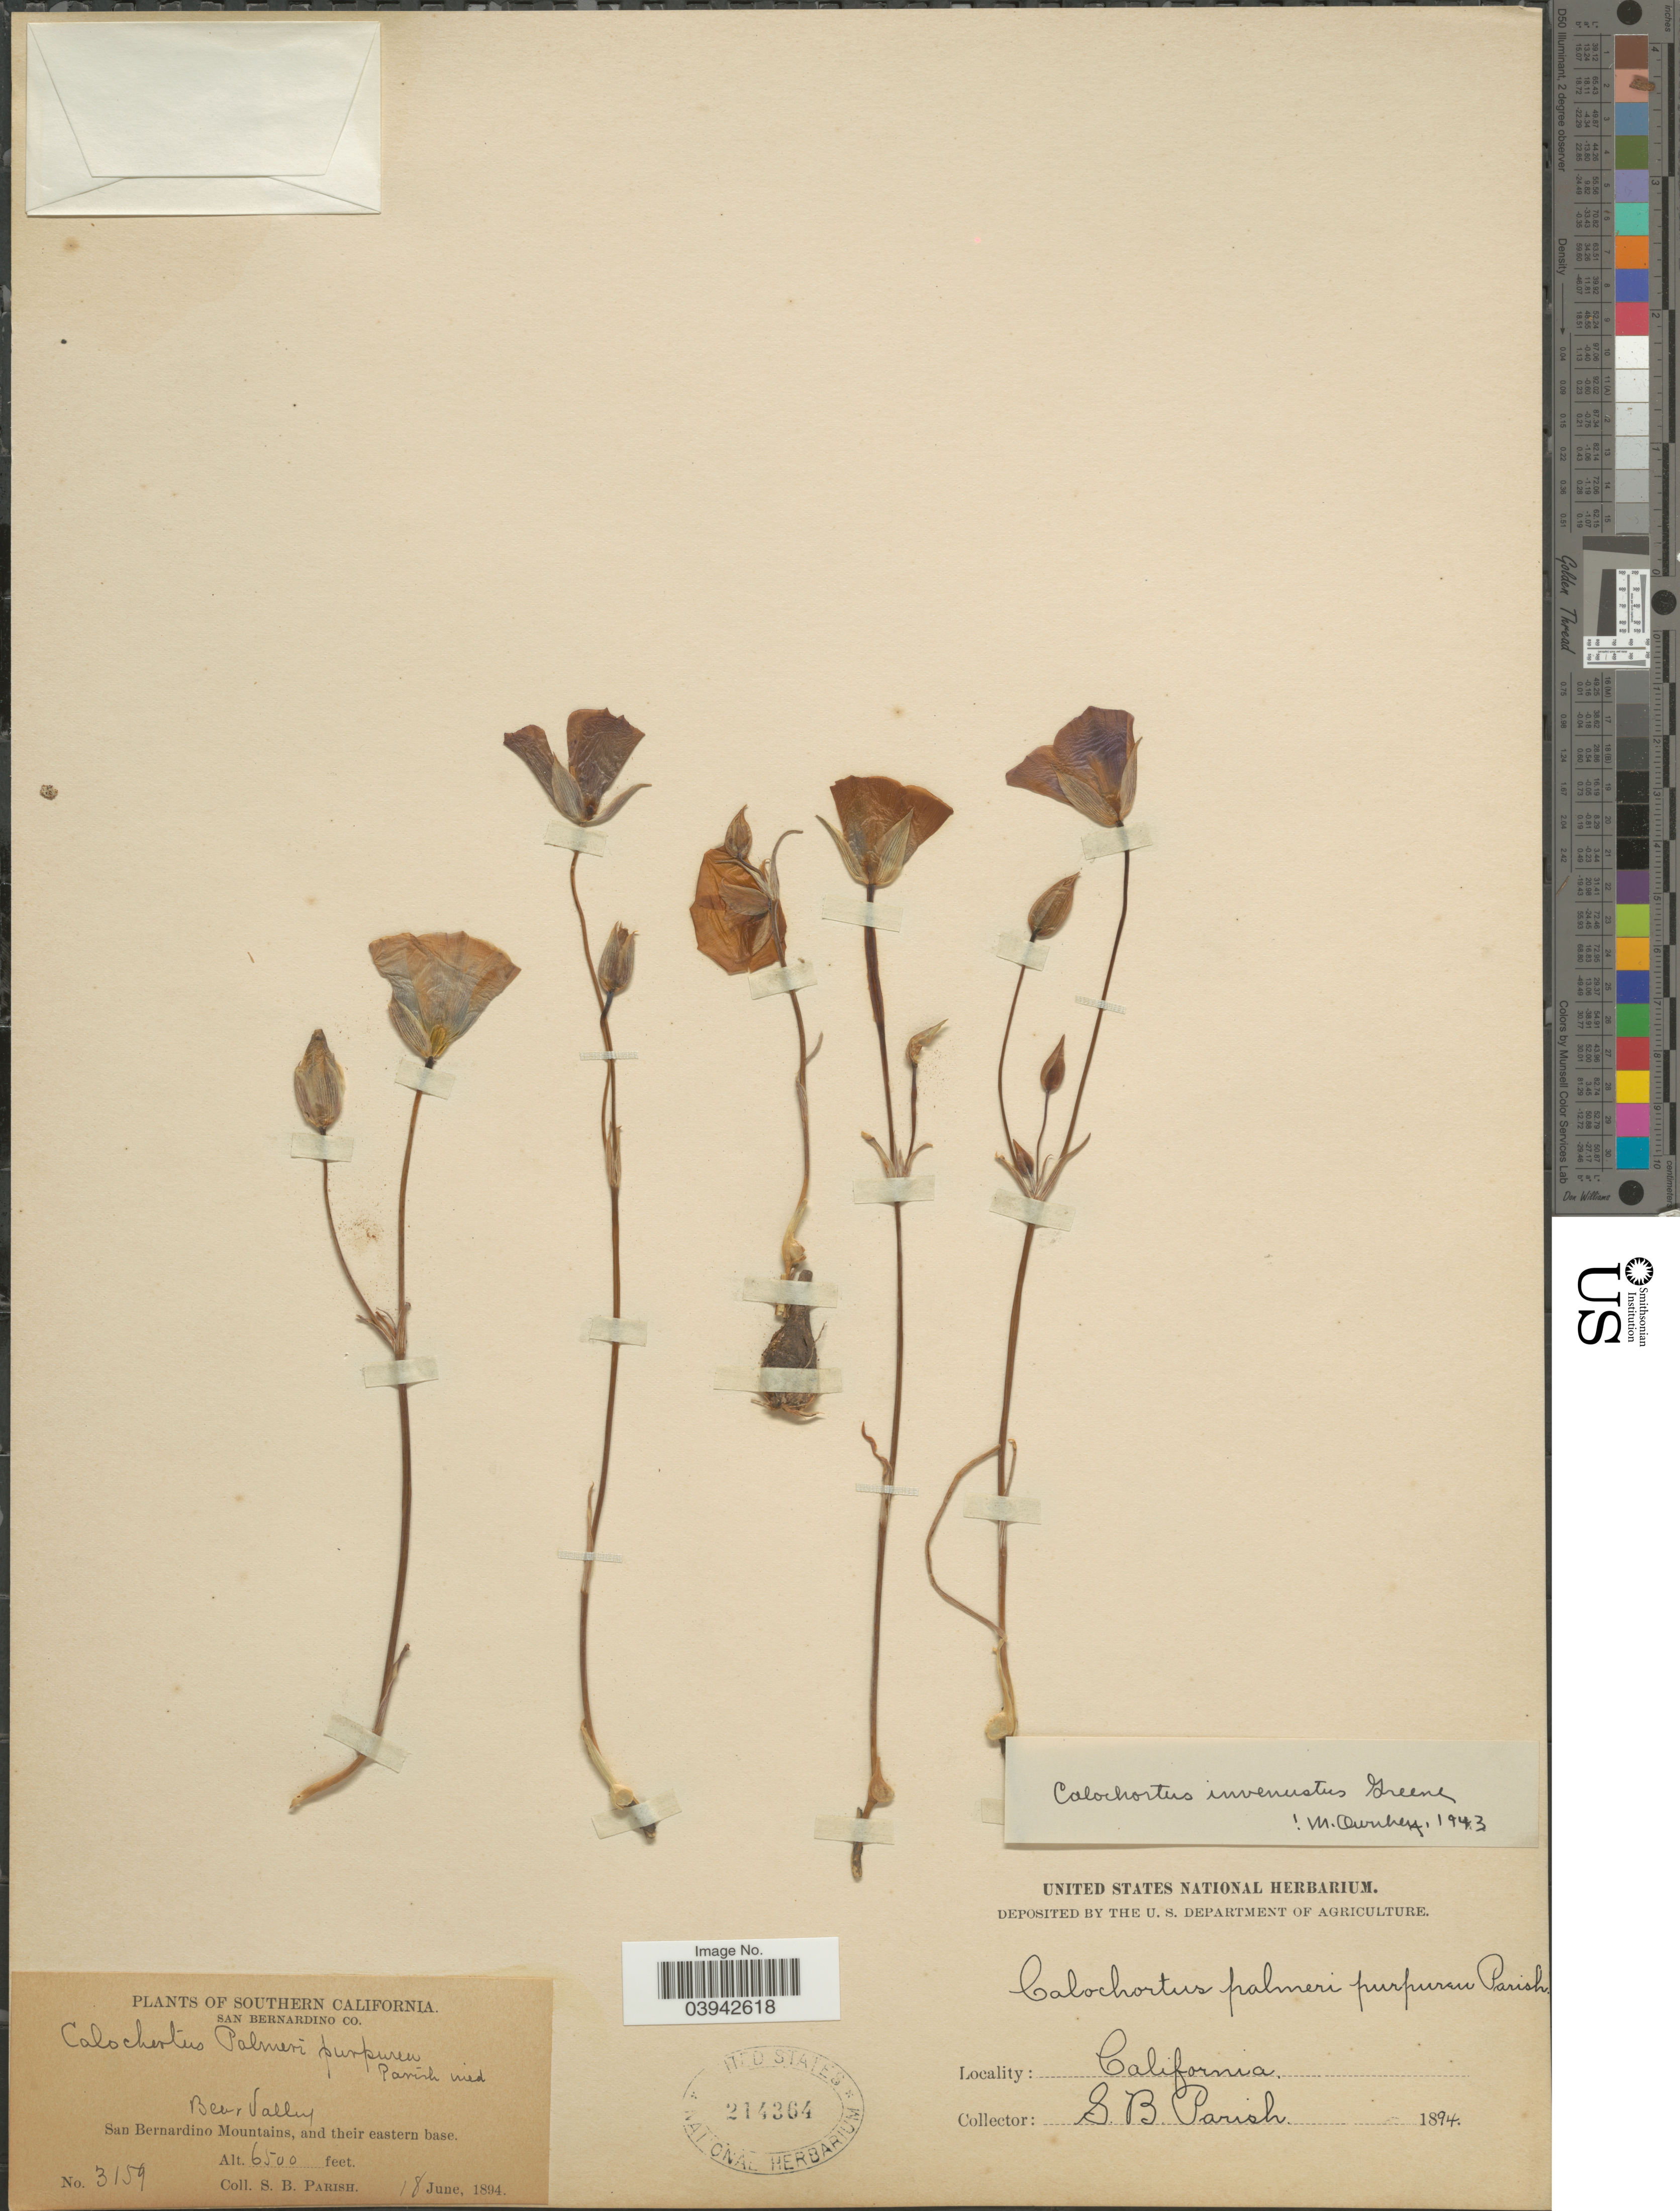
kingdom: Plantae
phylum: Tracheophyta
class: Liliopsida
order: Liliales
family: Liliaceae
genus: Calochortus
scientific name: Calochortus invenustus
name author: Greene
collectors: S. B. Parish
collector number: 3159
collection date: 1894-06-18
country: United States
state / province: California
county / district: San Bernardino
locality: Southern California. San Bernardino Co. Bear Valley. San Bernardino Mountains, and their eastern base.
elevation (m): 1981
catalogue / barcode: US 214364